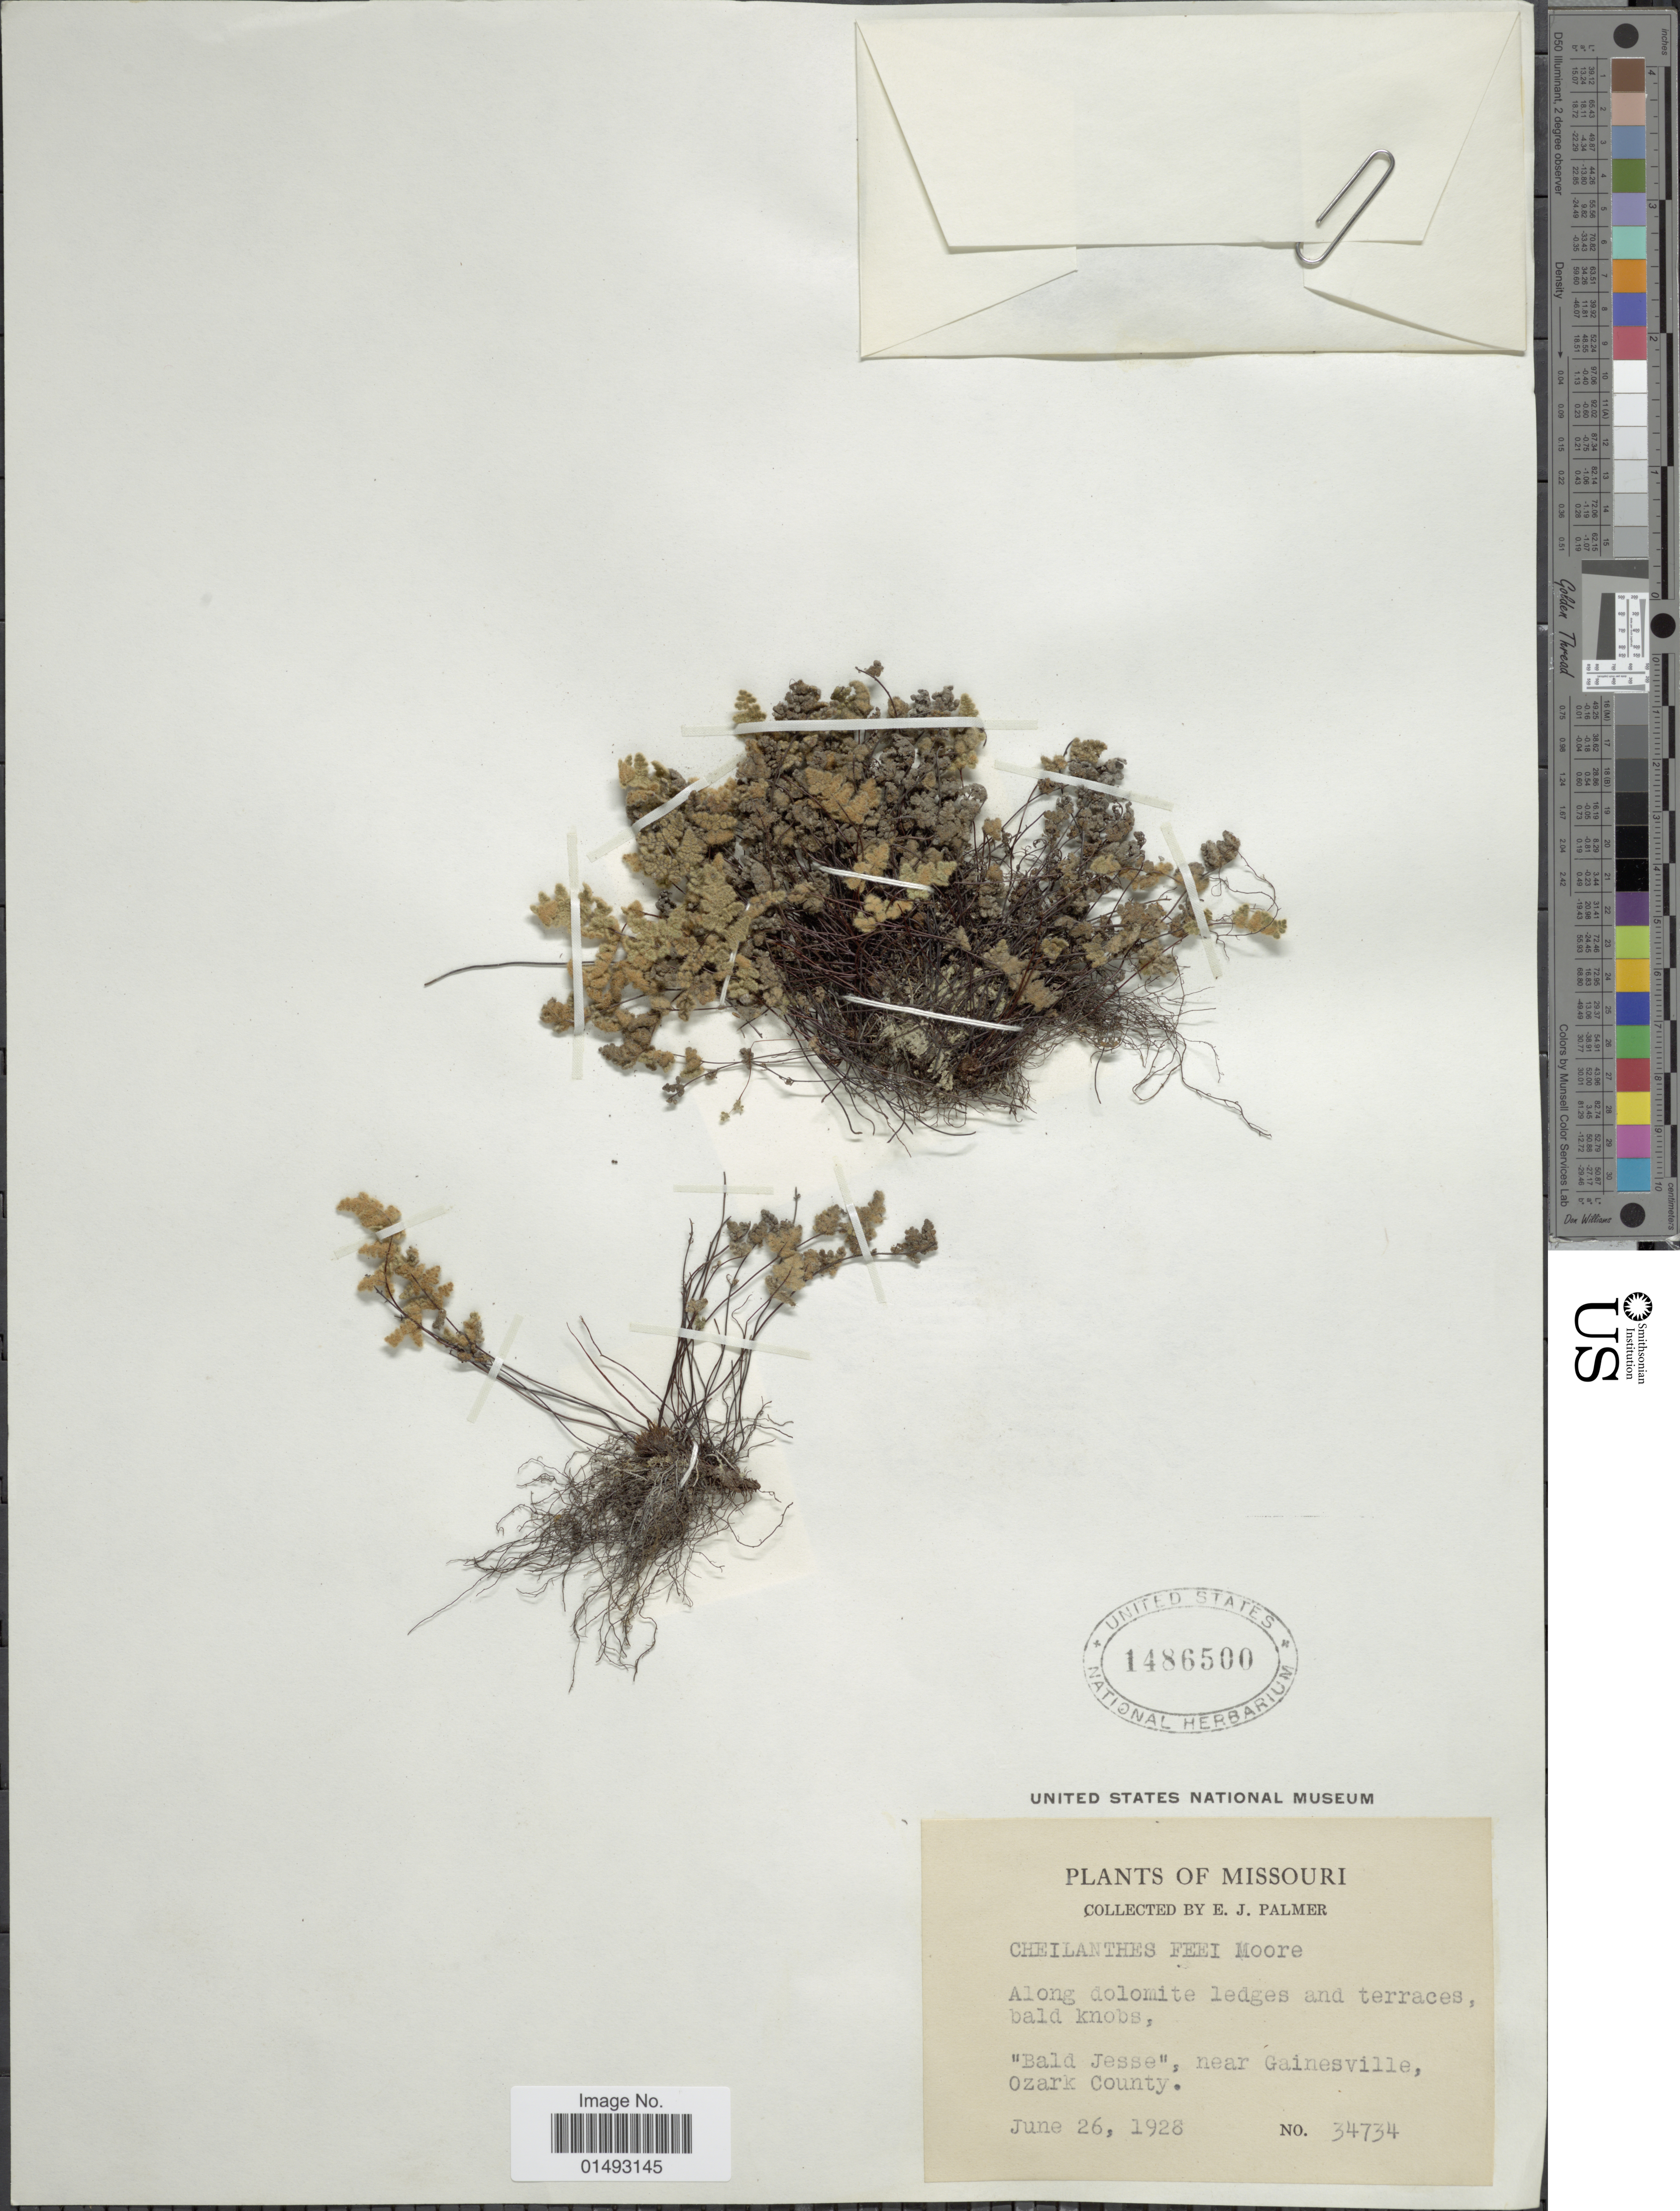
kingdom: Plantae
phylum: Tracheophyta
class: Polypodiopsida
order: Polypodiales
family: Pteridaceae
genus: Myriopteris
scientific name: Myriopteris gracilis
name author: Fée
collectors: E. J. Palmer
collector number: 34734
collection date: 1928-06-26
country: United States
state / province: Missouri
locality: Along dolomite ledges and terraces bald knobs, 'Bald Jesse', near Gainesville, Ozark County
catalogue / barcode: US 1486500